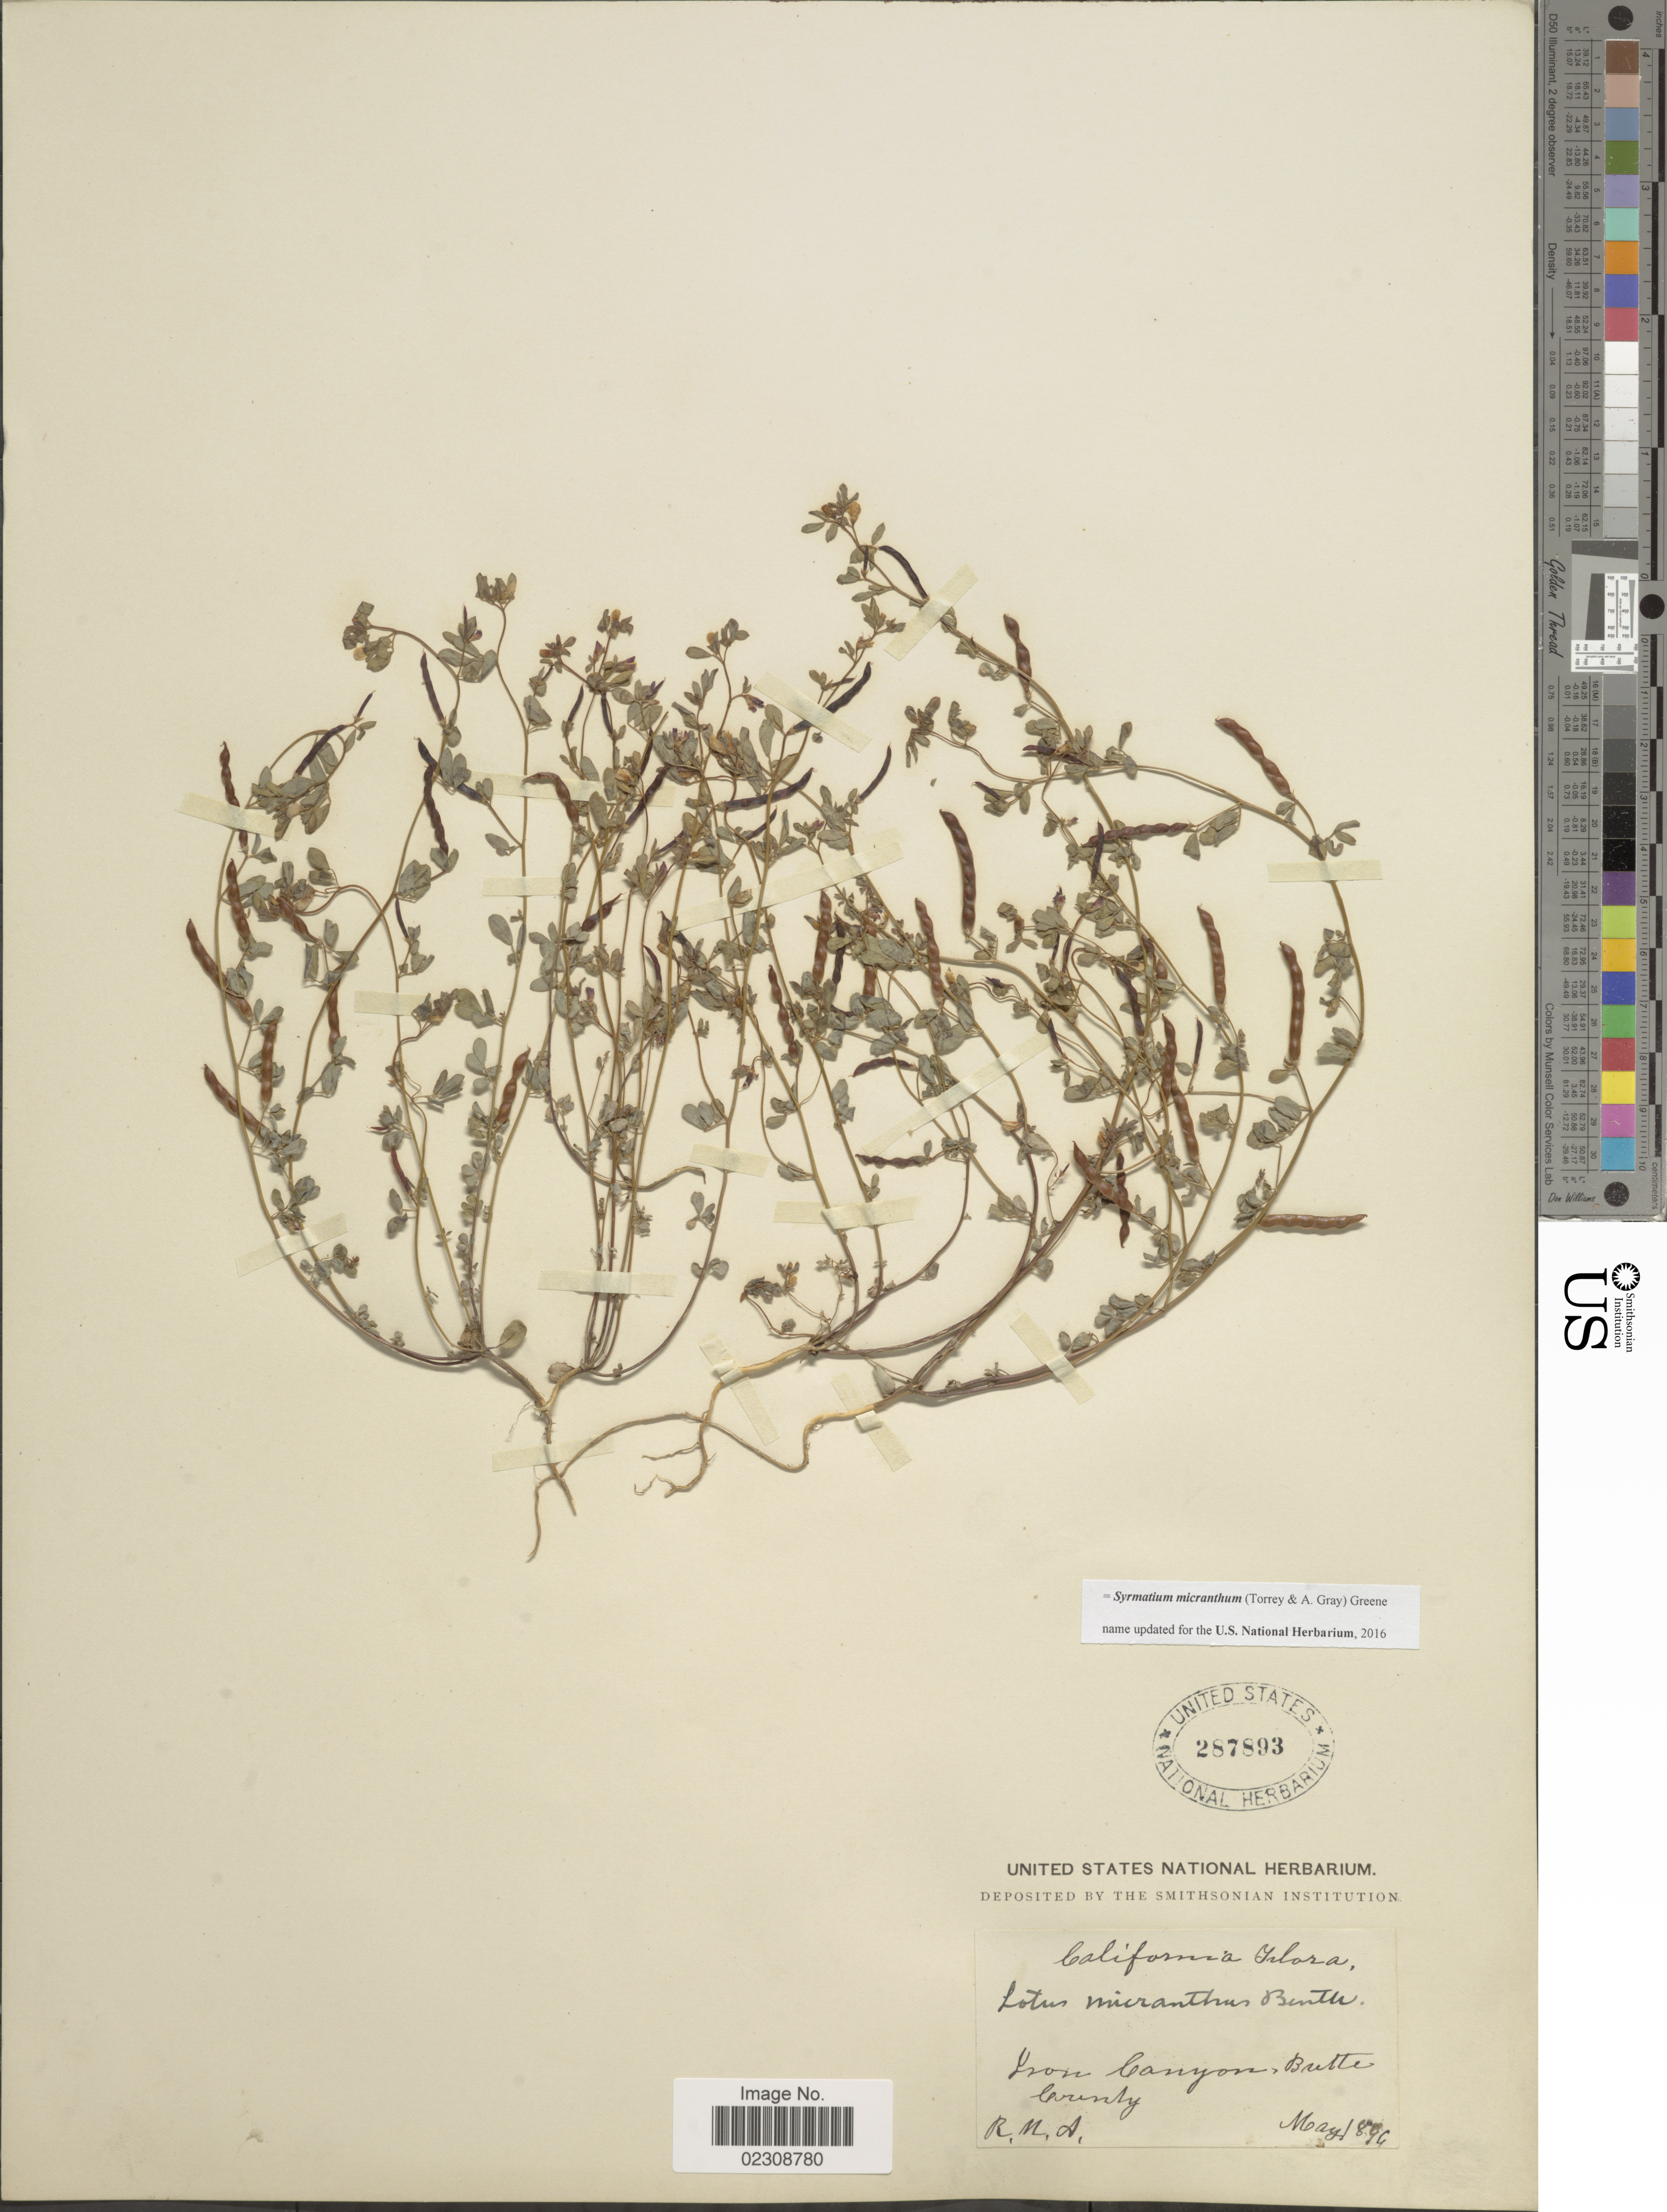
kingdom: Plantae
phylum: Tracheophyta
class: Magnoliopsida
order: Fabales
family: Fabaceae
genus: Syrmatium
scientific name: Syrmatium micranthum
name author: (Torr. & A. Gray) Greene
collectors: R. M. A.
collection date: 1894-05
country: United States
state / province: California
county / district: Butte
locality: Iron Canyon, Butte County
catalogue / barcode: US 287893